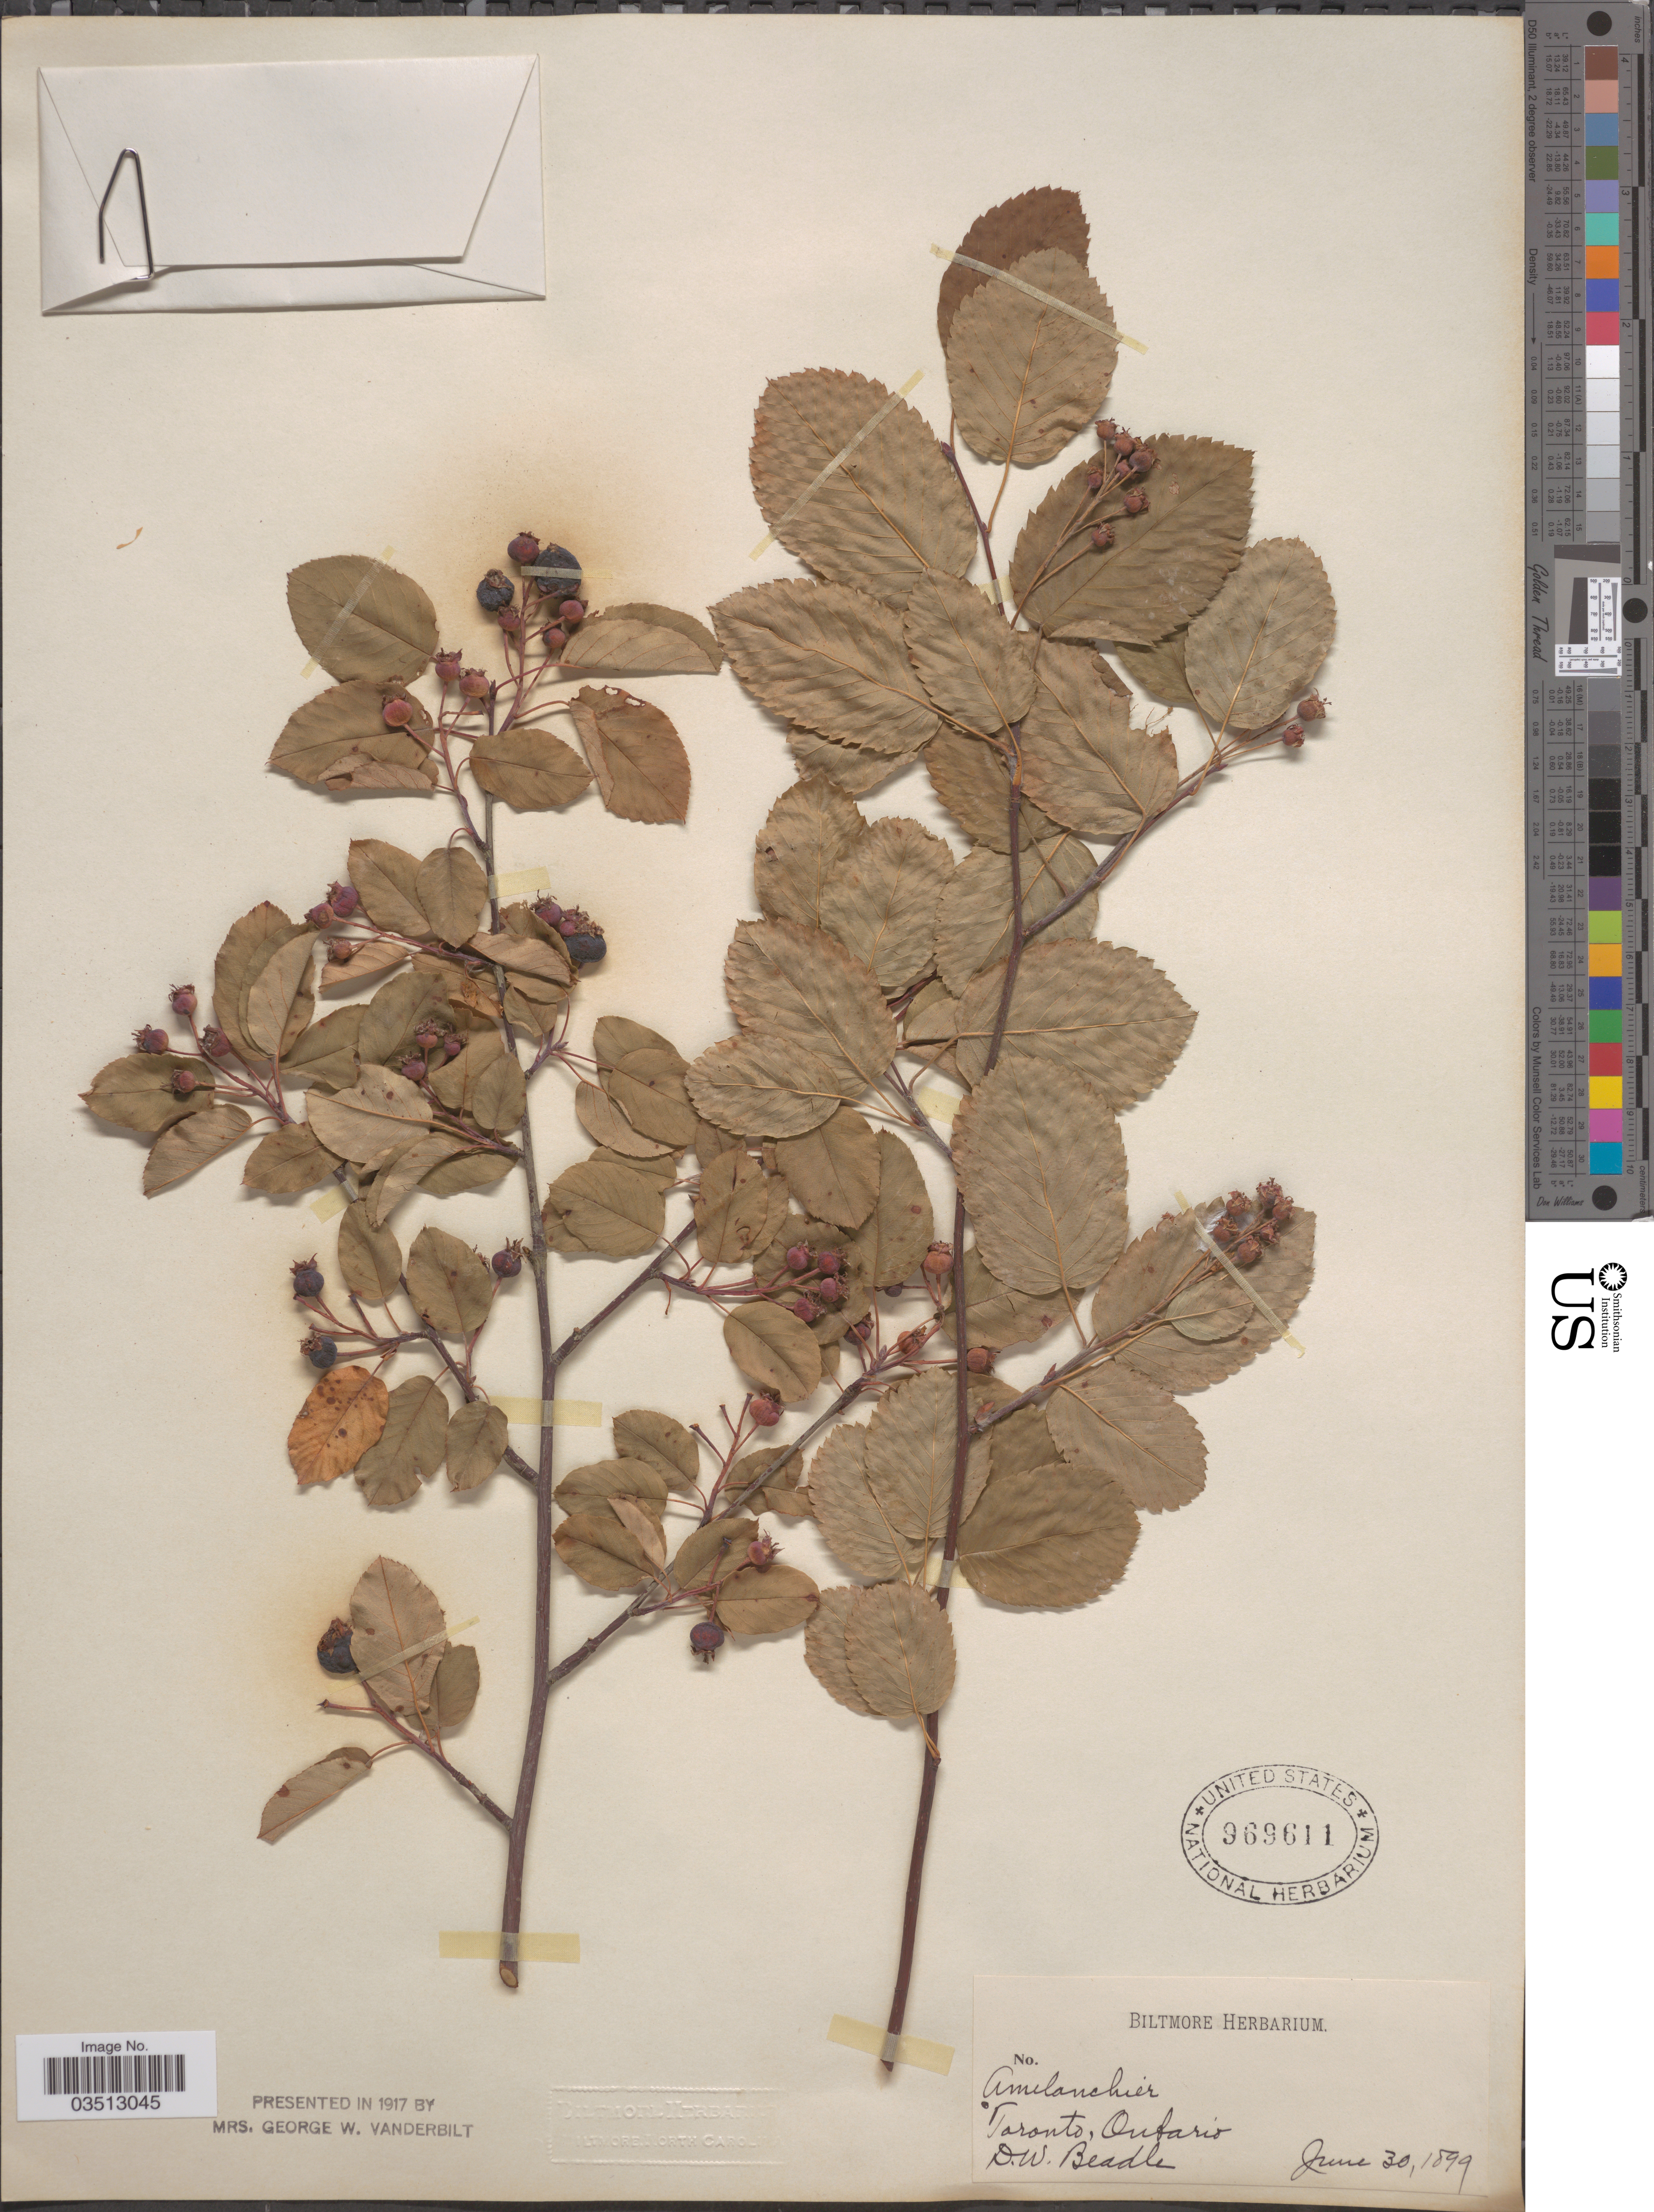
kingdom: Plantae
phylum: Tracheophyta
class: Magnoliopsida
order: Rosales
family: Rosaceae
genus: Amelanchier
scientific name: Amelanchier sp.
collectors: D. Beadle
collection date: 1899-06-30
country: Canada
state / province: Ontario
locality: Toronto.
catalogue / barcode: US 969611